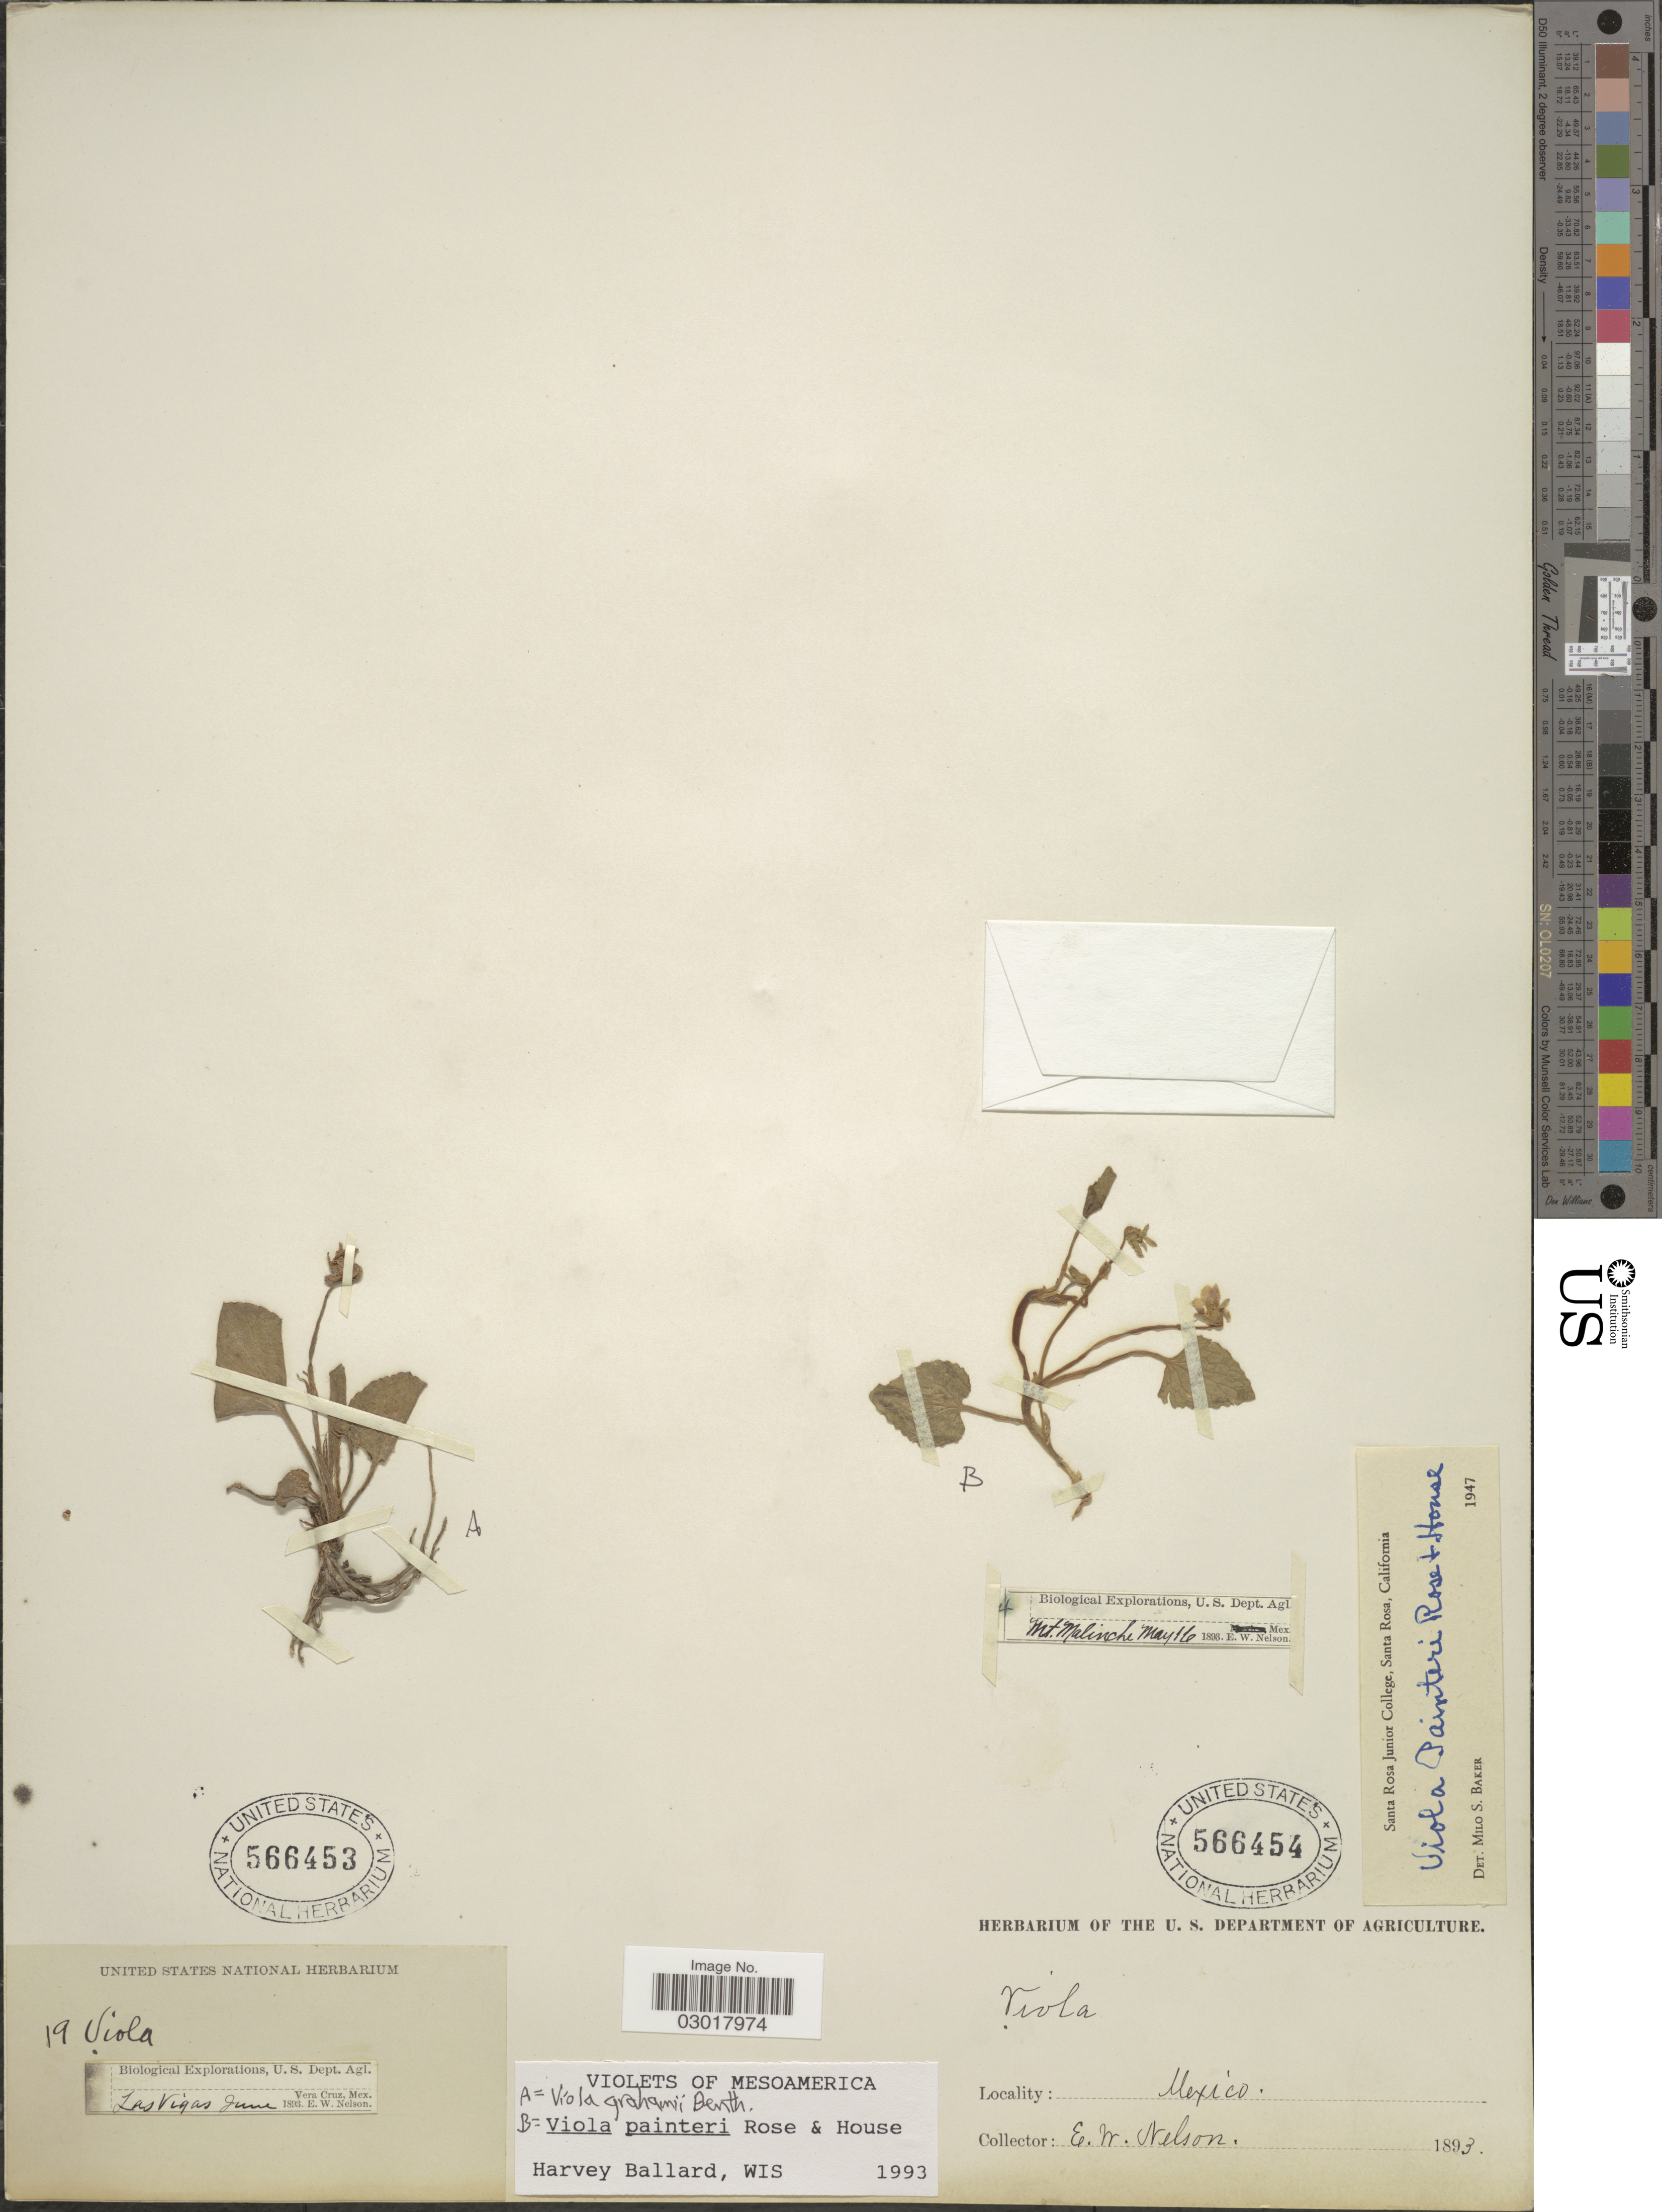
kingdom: Plantae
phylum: Tracheophyta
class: Magnoliopsida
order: Malpighiales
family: Violaceae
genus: Viola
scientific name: Viola painteri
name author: Rose & House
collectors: E. W. Nelson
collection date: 1893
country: Mexico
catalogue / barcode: US 566454